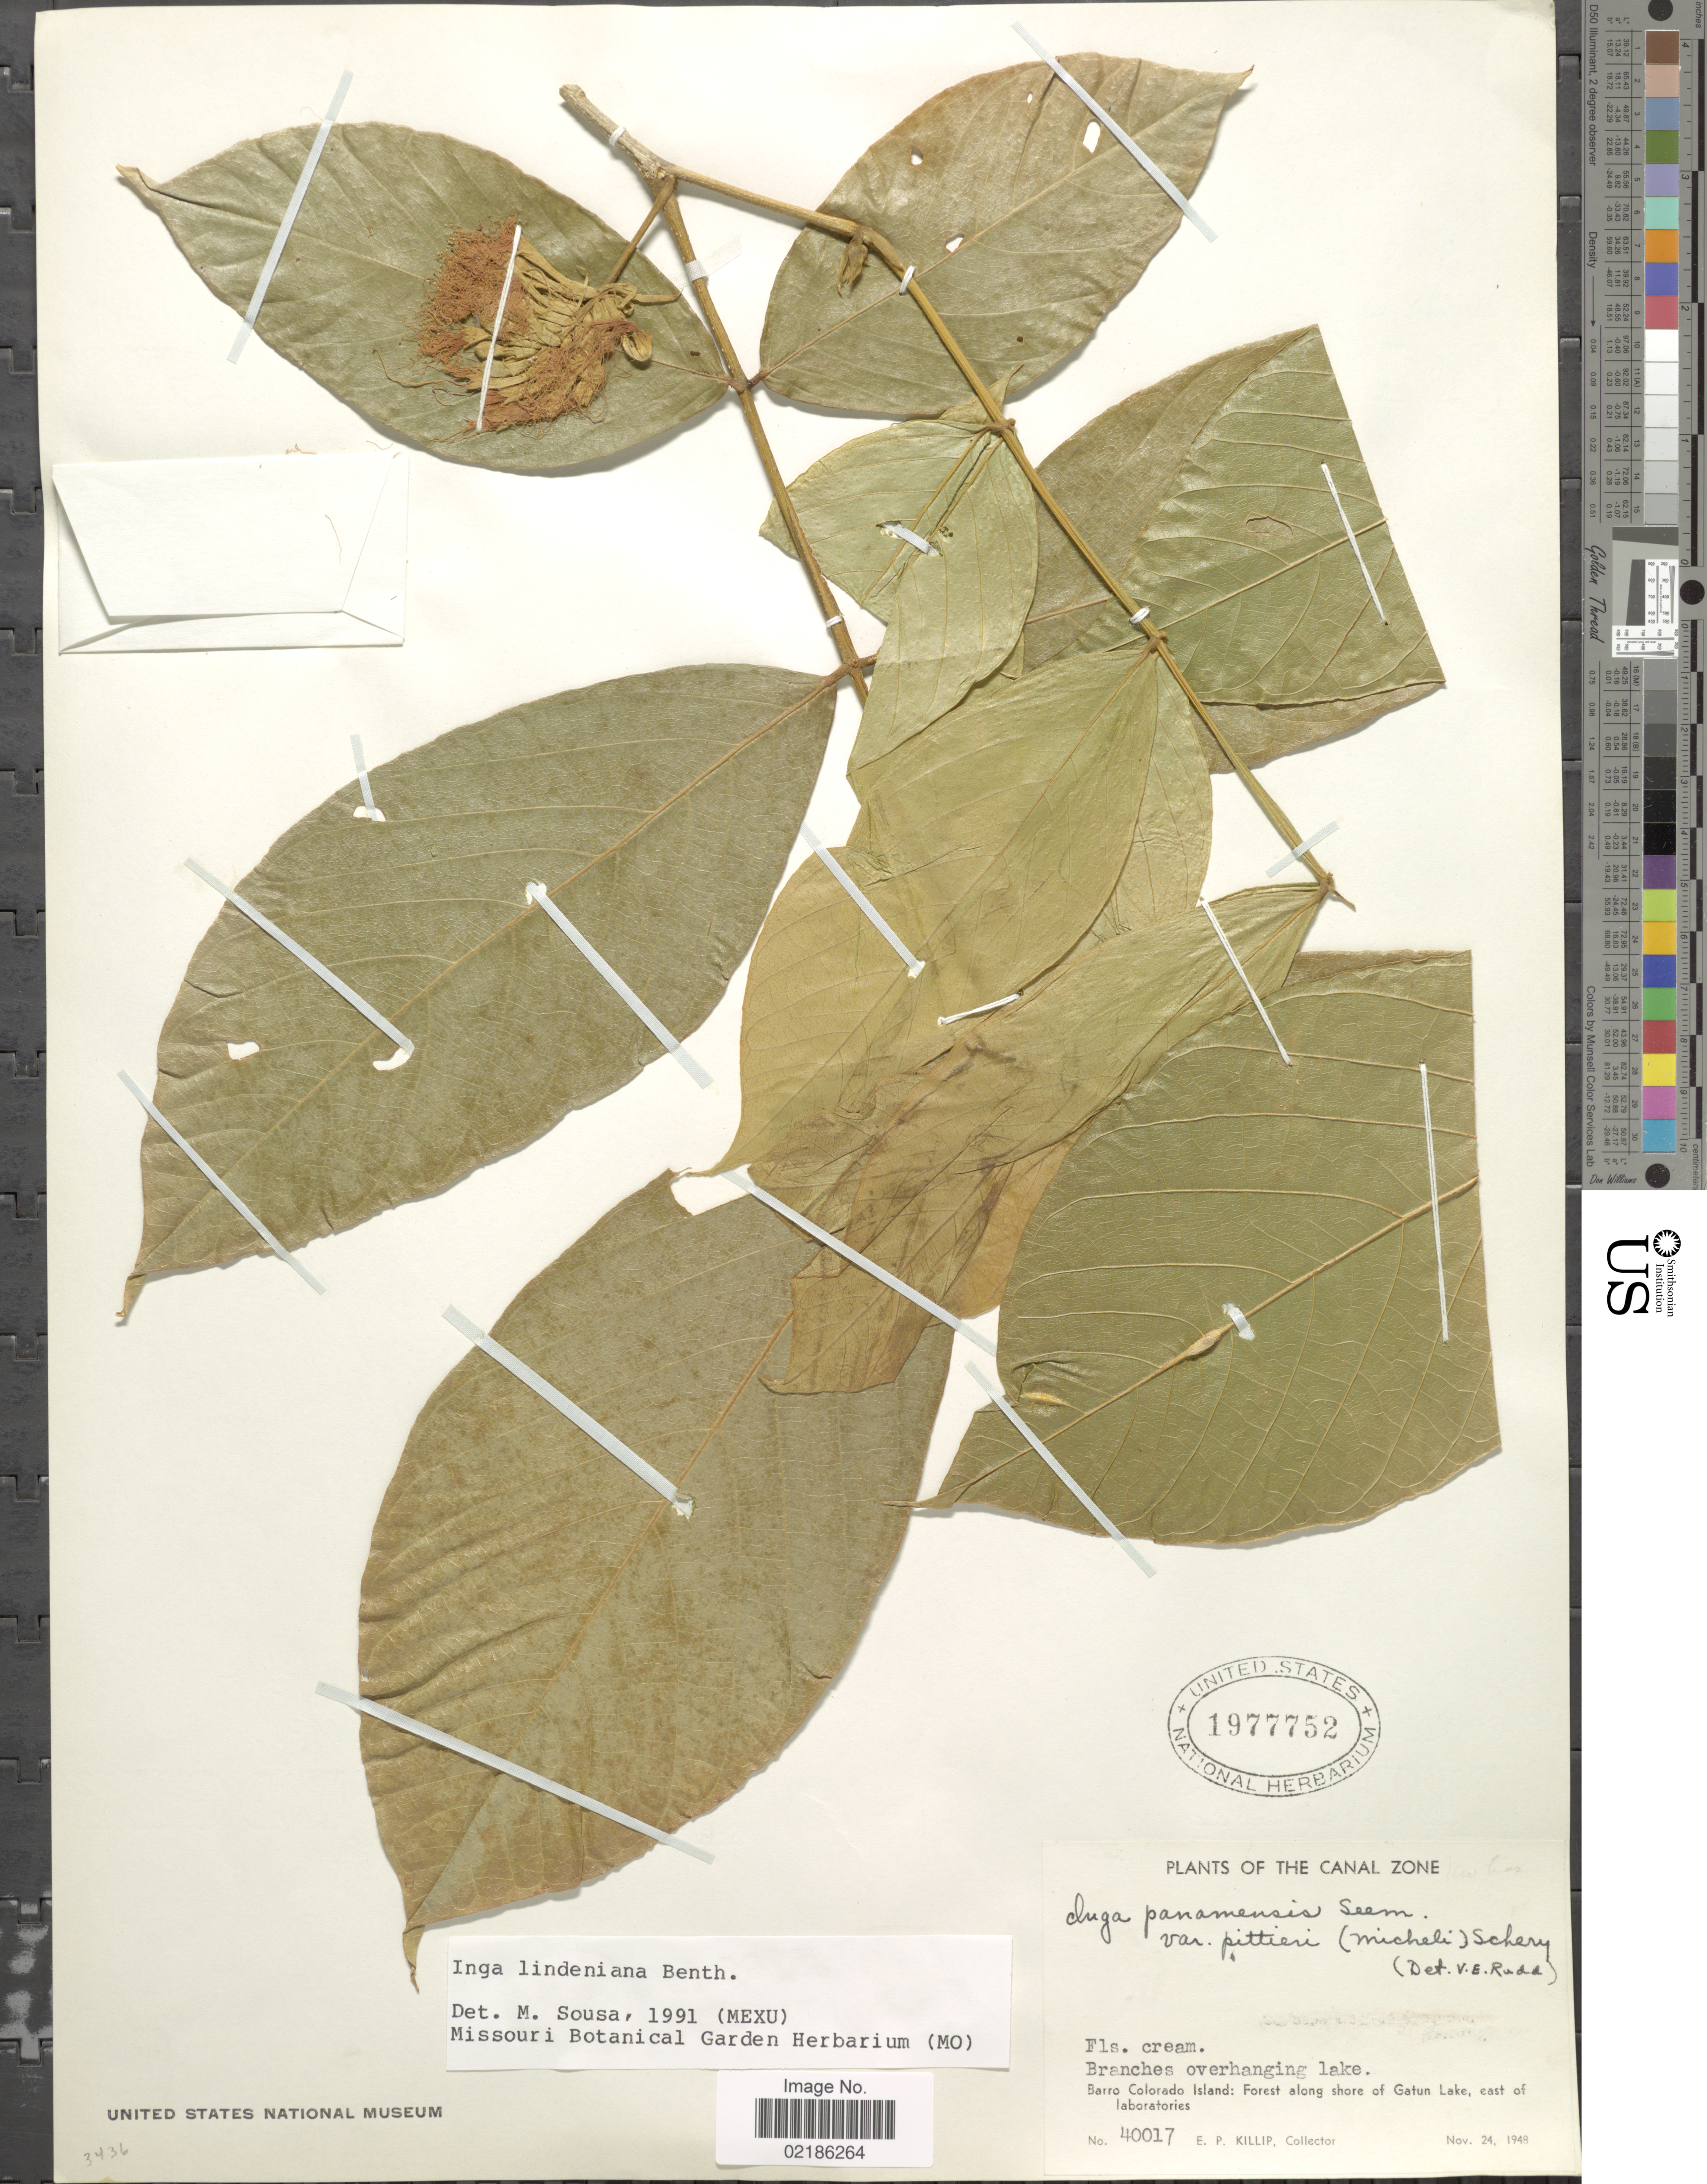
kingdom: Plantae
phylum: Tracheophyta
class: Magnoliopsida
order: Fabales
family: Fabaceae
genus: Inga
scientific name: Inga lindeniana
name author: Benth.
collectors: E. P. Killip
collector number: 40017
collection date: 1948-11-24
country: Panama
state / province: Panamá Oeste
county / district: Canal Zone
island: Barro Colorado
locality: Barro Colorado Island, forest along shore of Gatun Lake, east of laboratories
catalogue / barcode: US 1977752